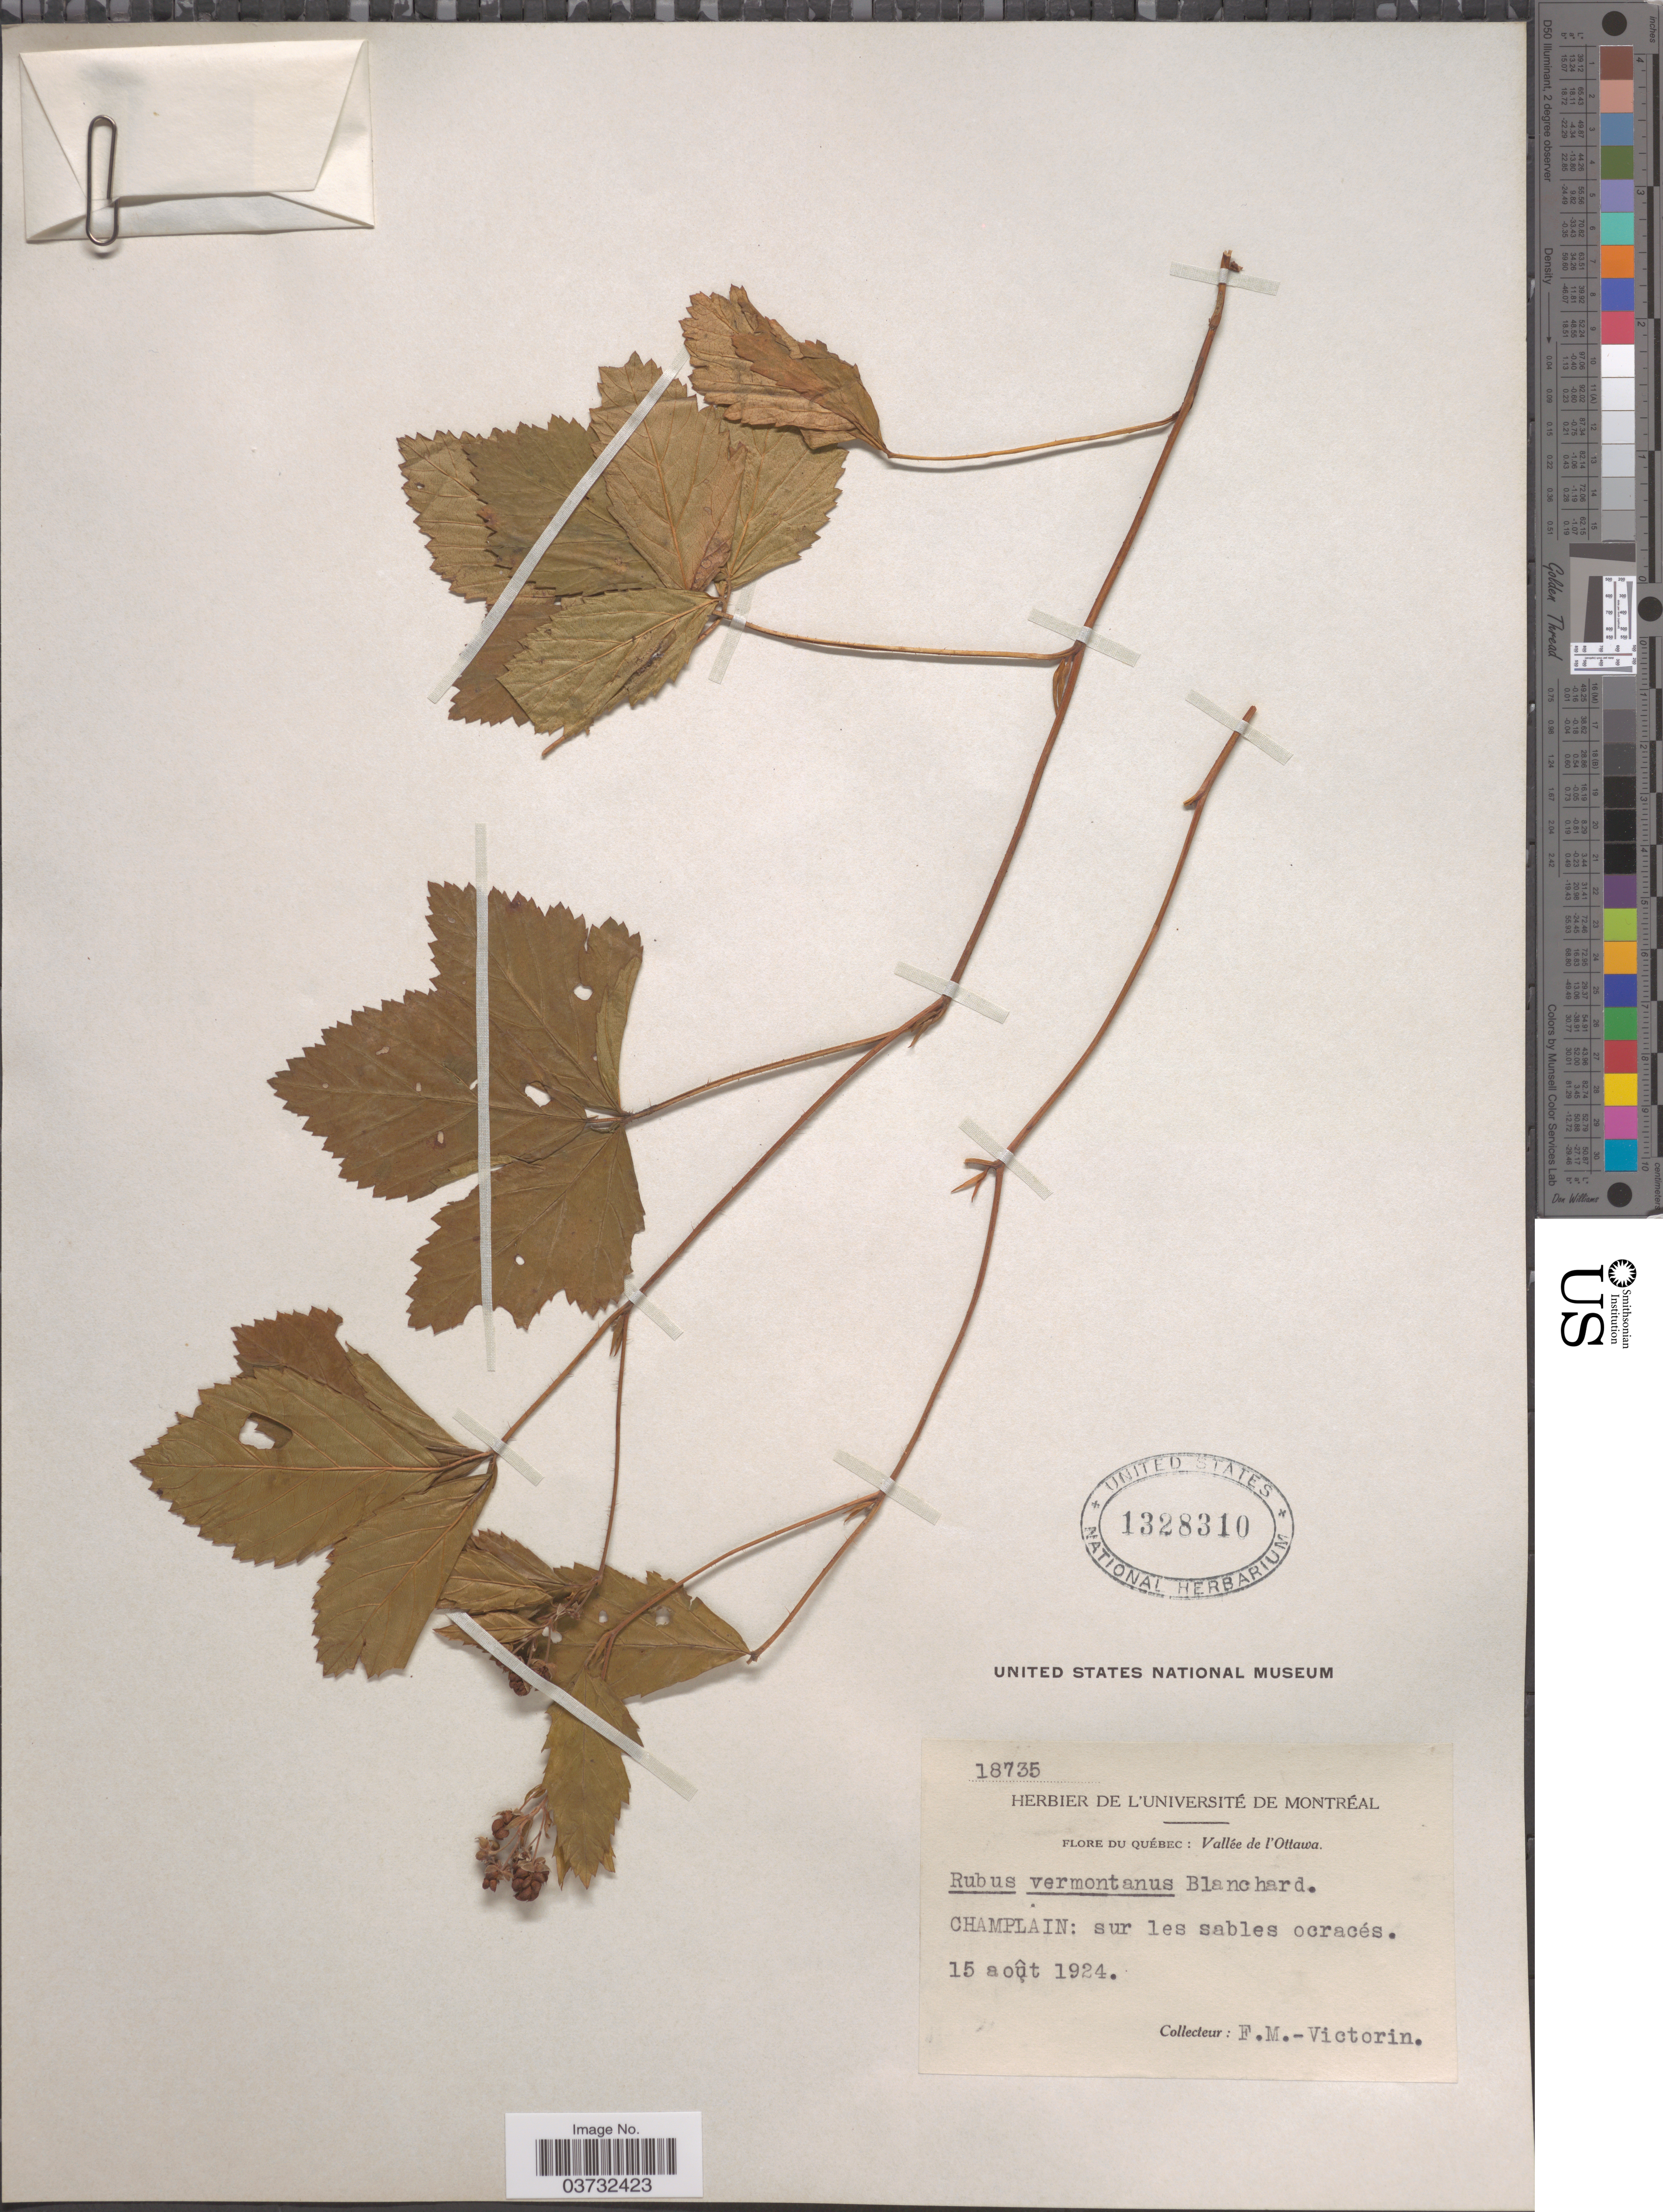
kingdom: Plantae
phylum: Tracheophyta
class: Magnoliopsida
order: Rosales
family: Rosaceae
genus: Rubus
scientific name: Rubus vermontanus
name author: Blanch.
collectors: F. Marie-Victorin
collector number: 18735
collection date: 1924-08-15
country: Canada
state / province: Quebec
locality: Vallée de l'Ottawa. Champlain: sur les sables ocracés.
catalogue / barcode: US 1328310